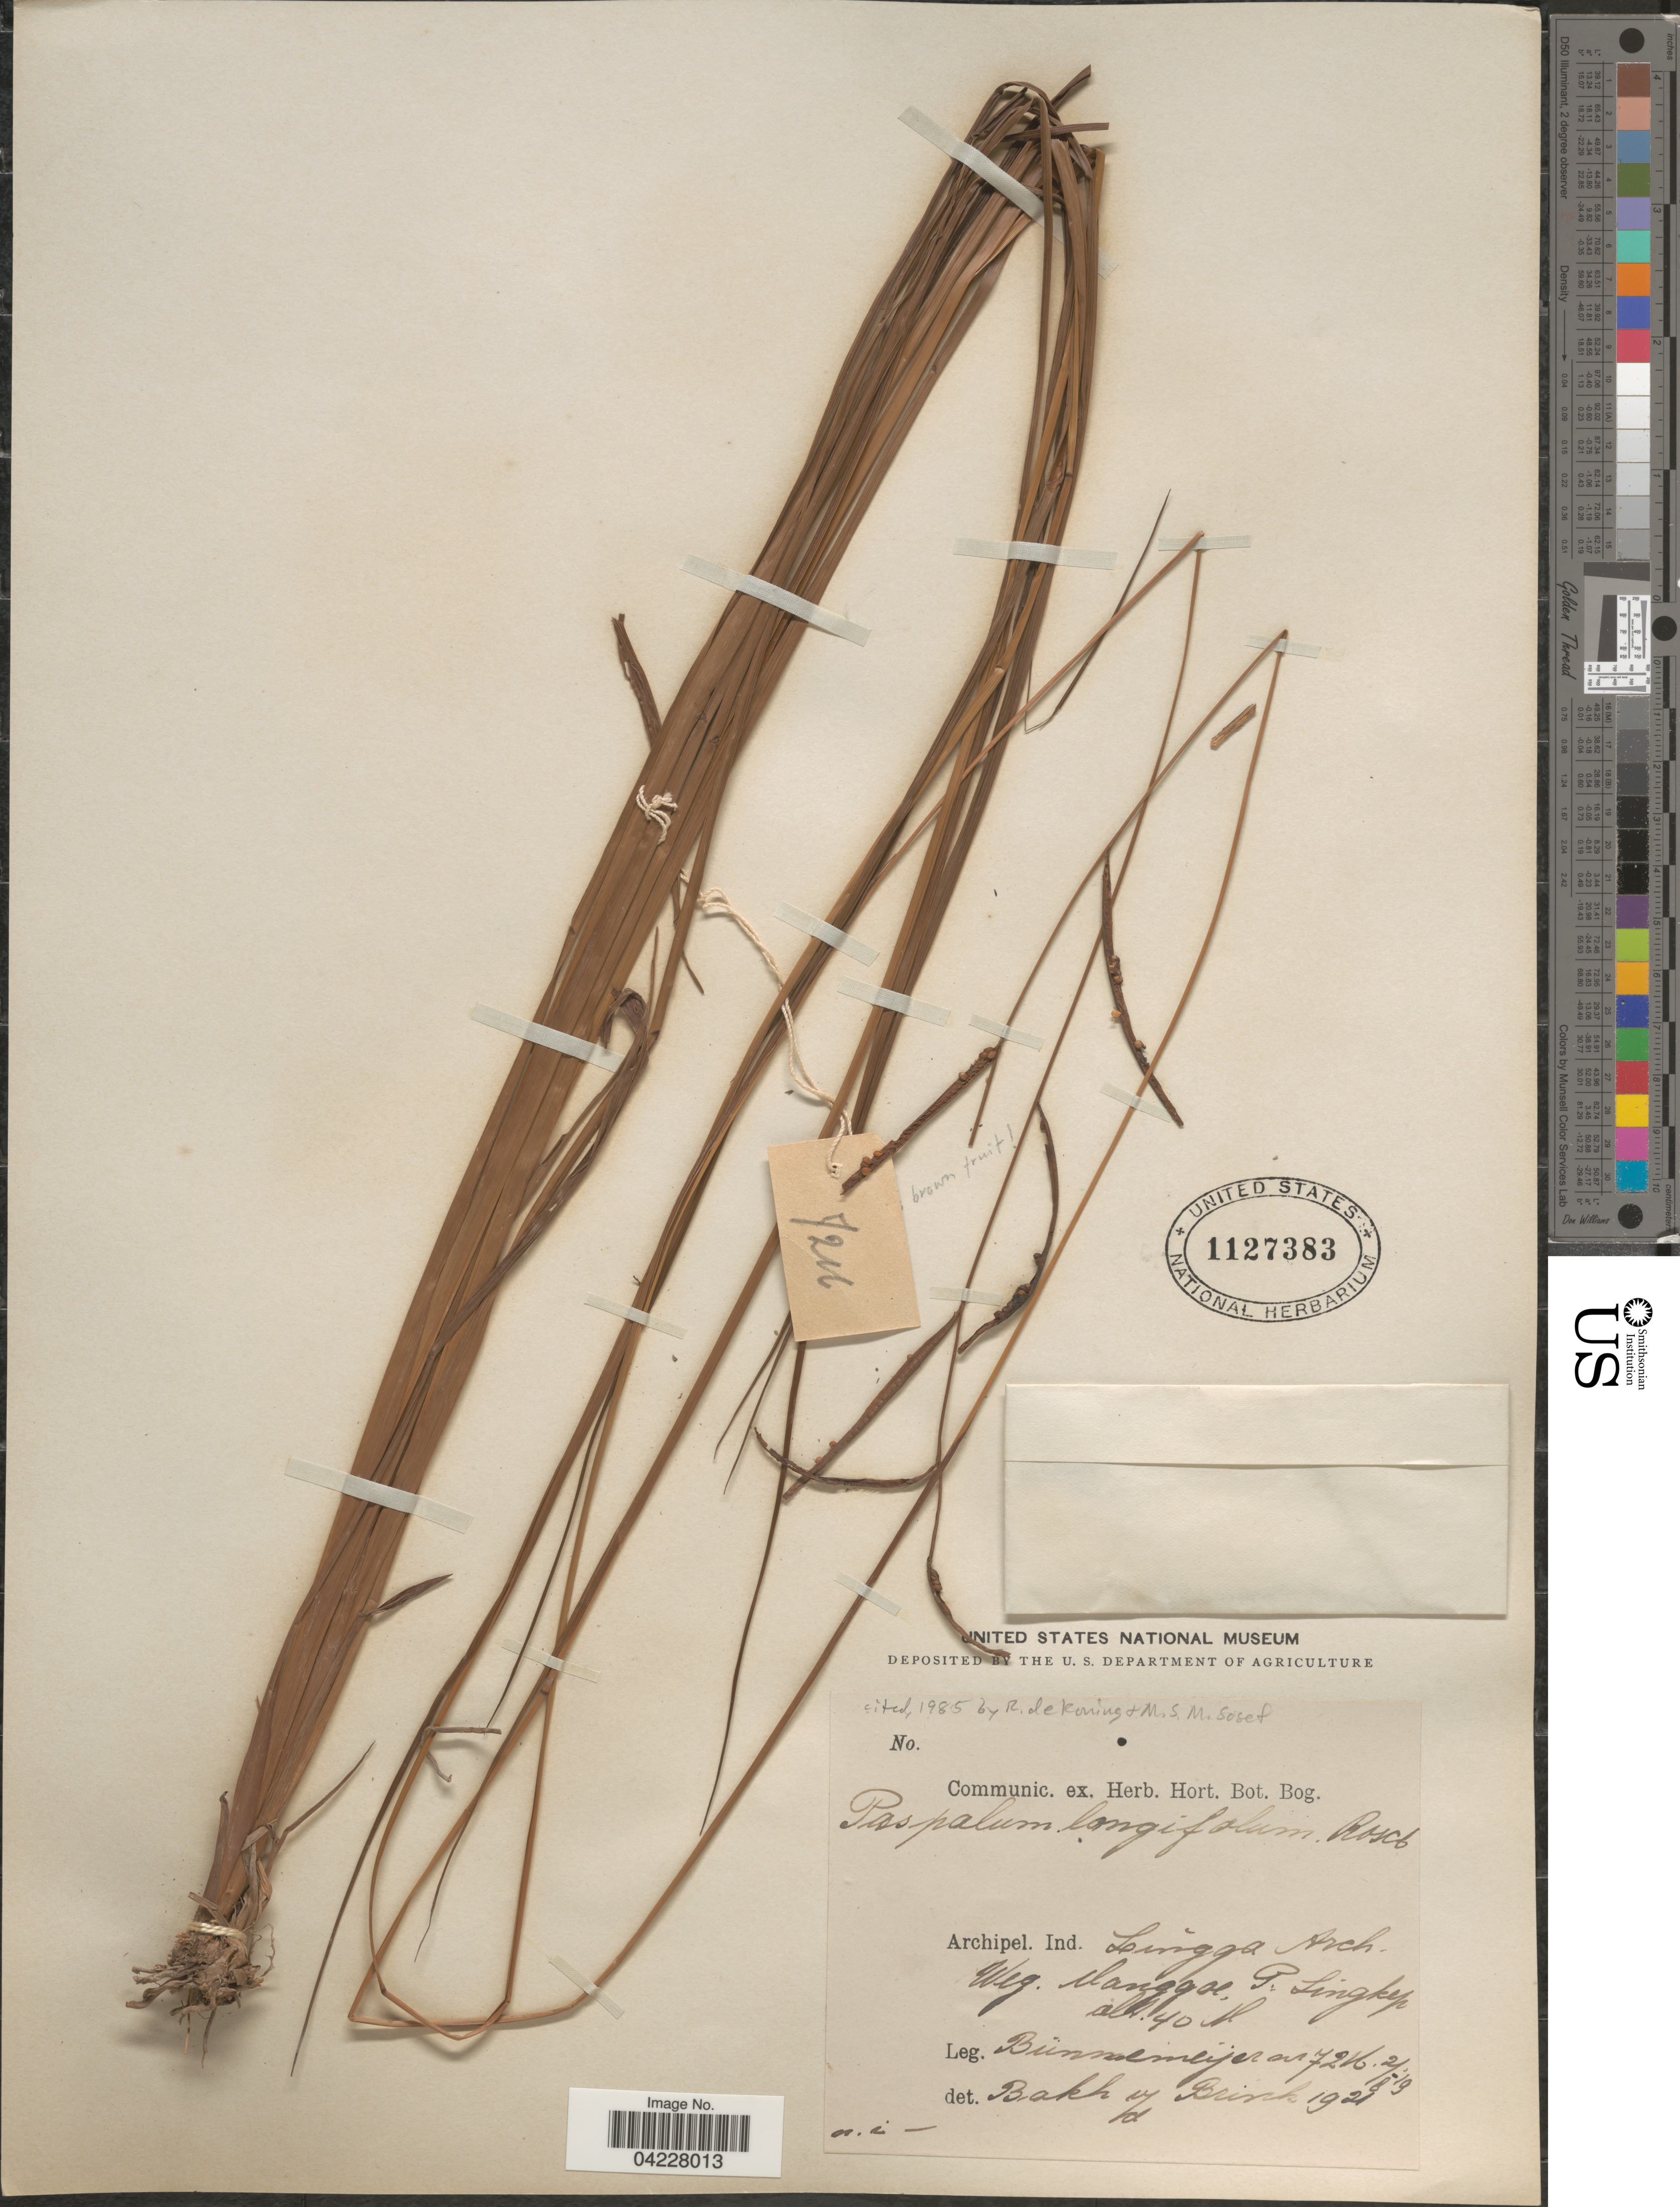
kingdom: Plantae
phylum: Tracheophyta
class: Liliopsida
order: Poales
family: Poaceae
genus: Paspalum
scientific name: Paspalum longifolium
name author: Roxb.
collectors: -. Bunnemeijer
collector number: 7216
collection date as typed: Transcribed d/m/y: 2/8/19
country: Indonesia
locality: Archipel. Ind. Lingga Arch. Weg. Manggae, P. Lingkep.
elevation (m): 40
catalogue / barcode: US 1127383